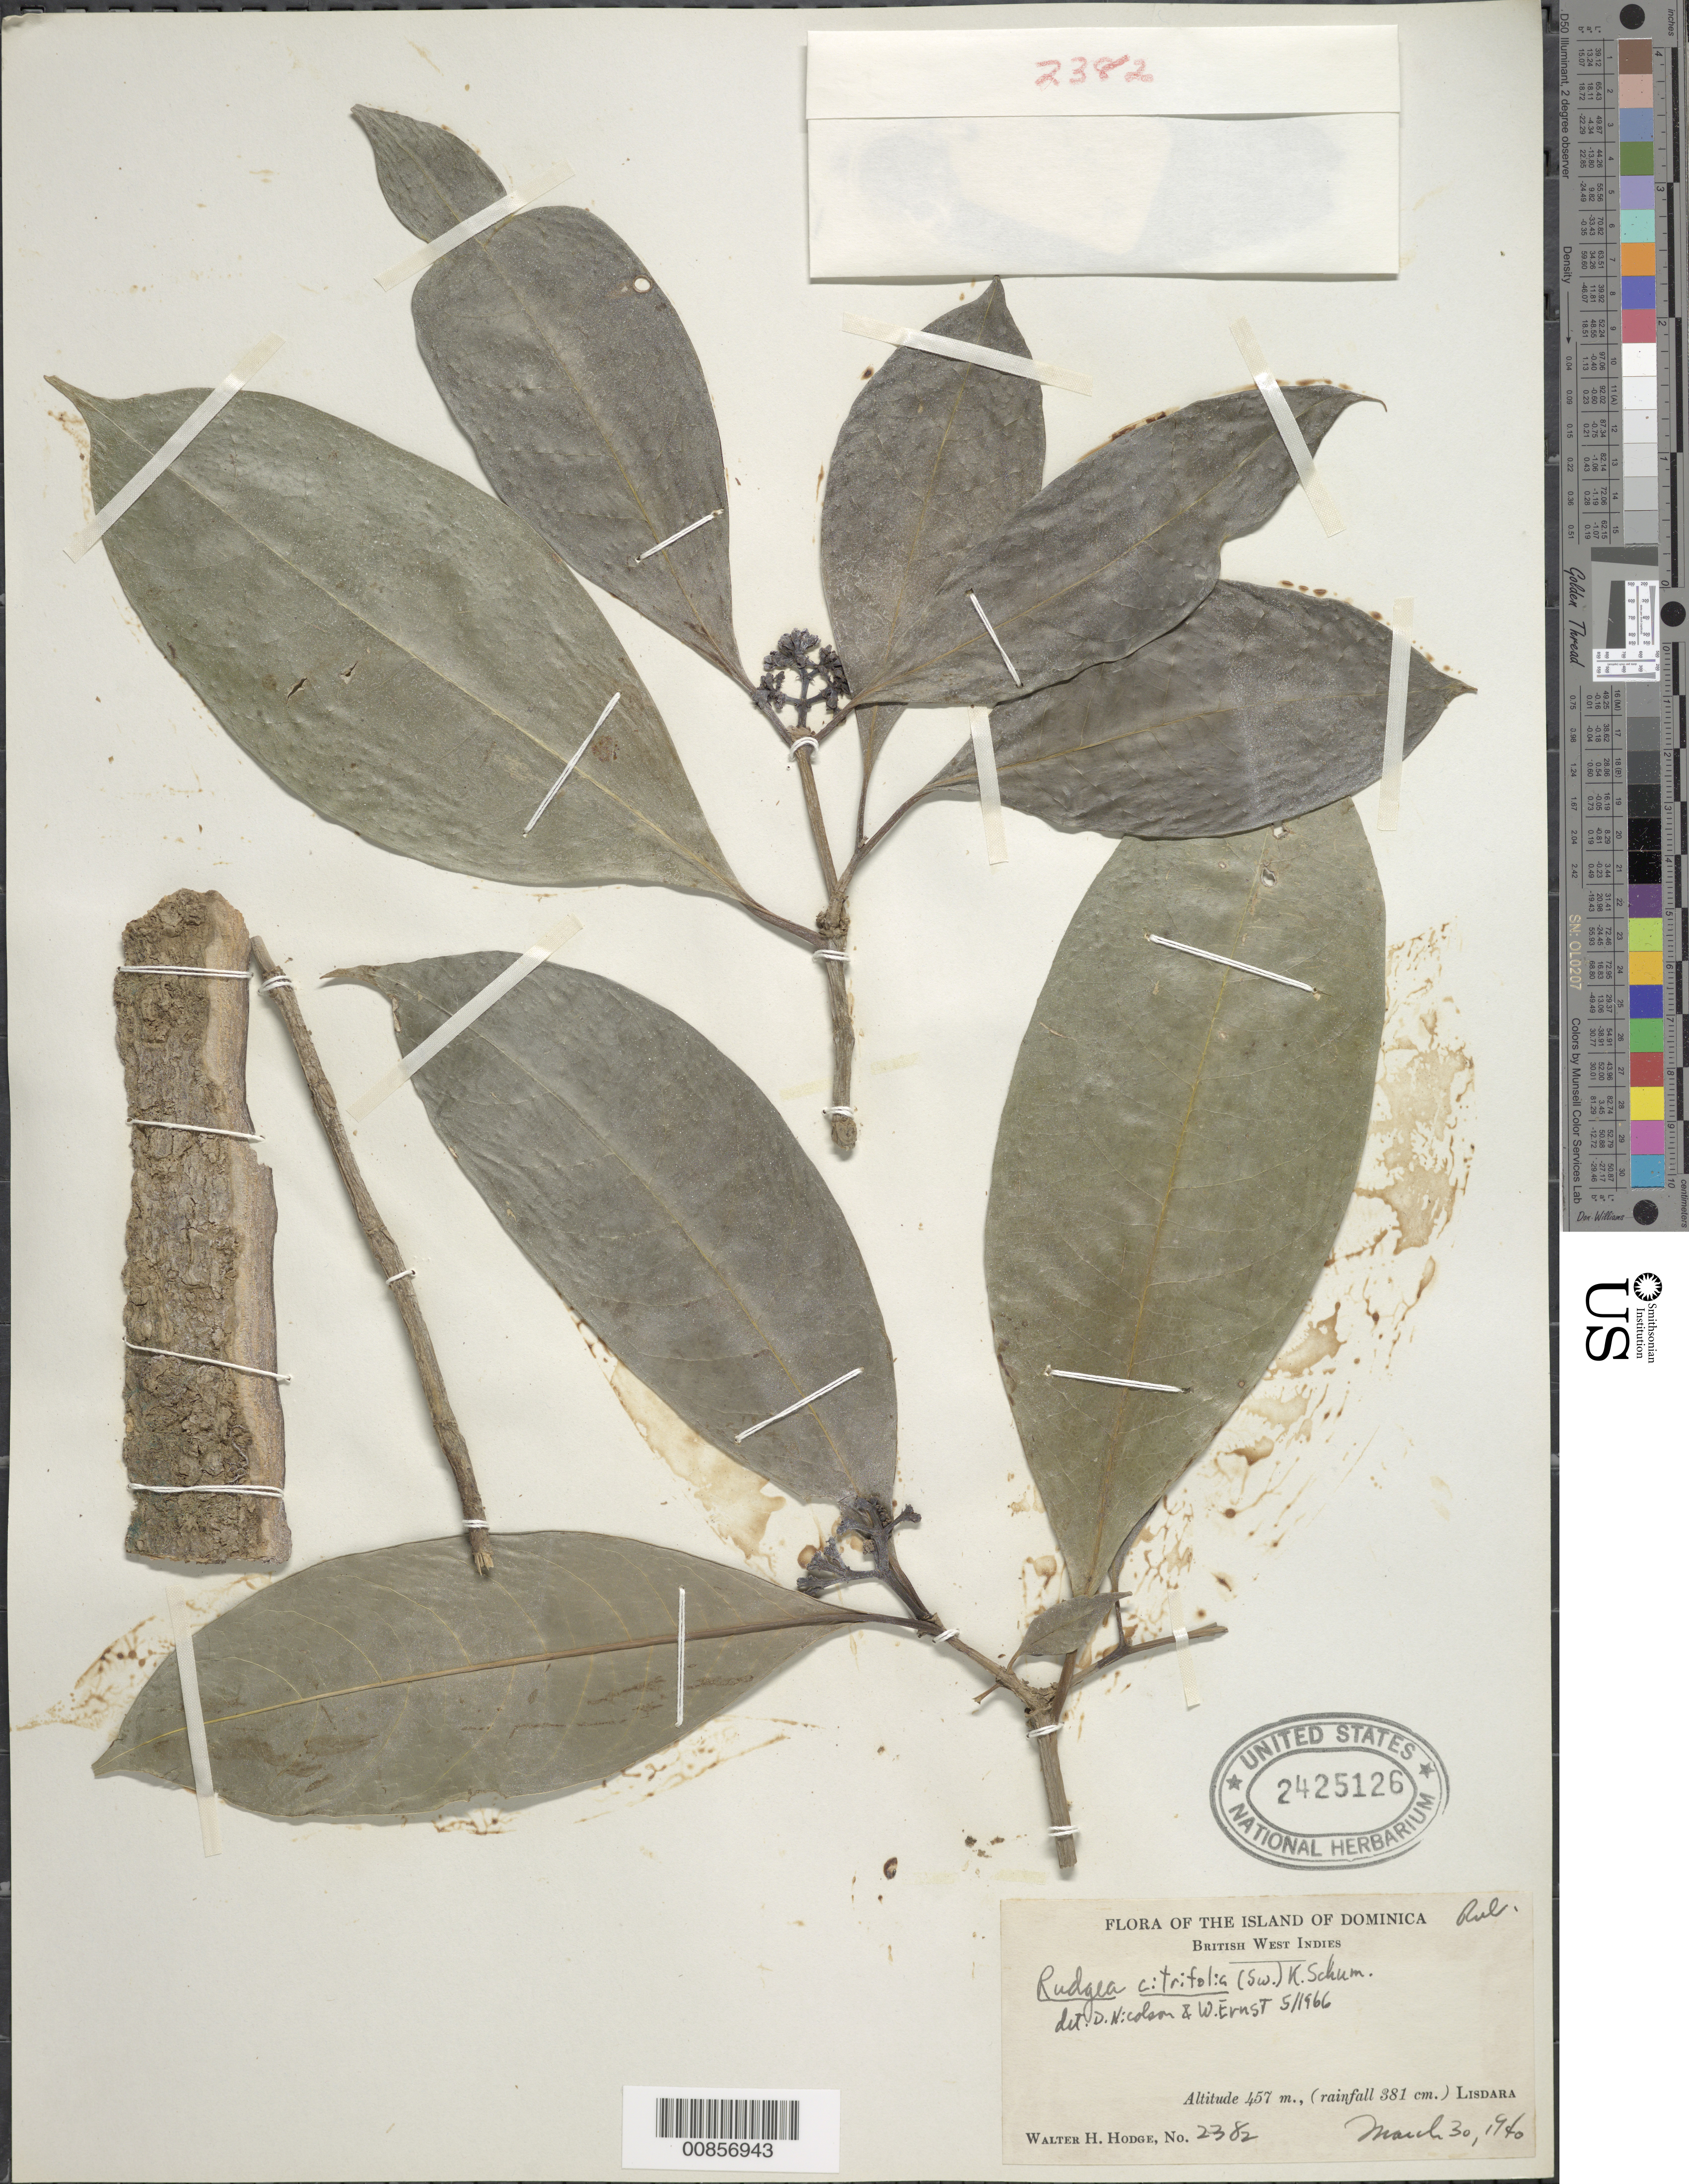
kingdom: Plantae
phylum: Tracheophyta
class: Magnoliopsida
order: Gentianales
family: Rubiaceae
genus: Rudgea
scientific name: Rudgea citrifolia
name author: (Sw.) K. Schum.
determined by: Nicolson, Dan H.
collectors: W. Hodge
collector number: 2382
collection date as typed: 30 Mar 1940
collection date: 1940-03-30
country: Dominica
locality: Lisdara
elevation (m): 457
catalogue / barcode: US 2425126